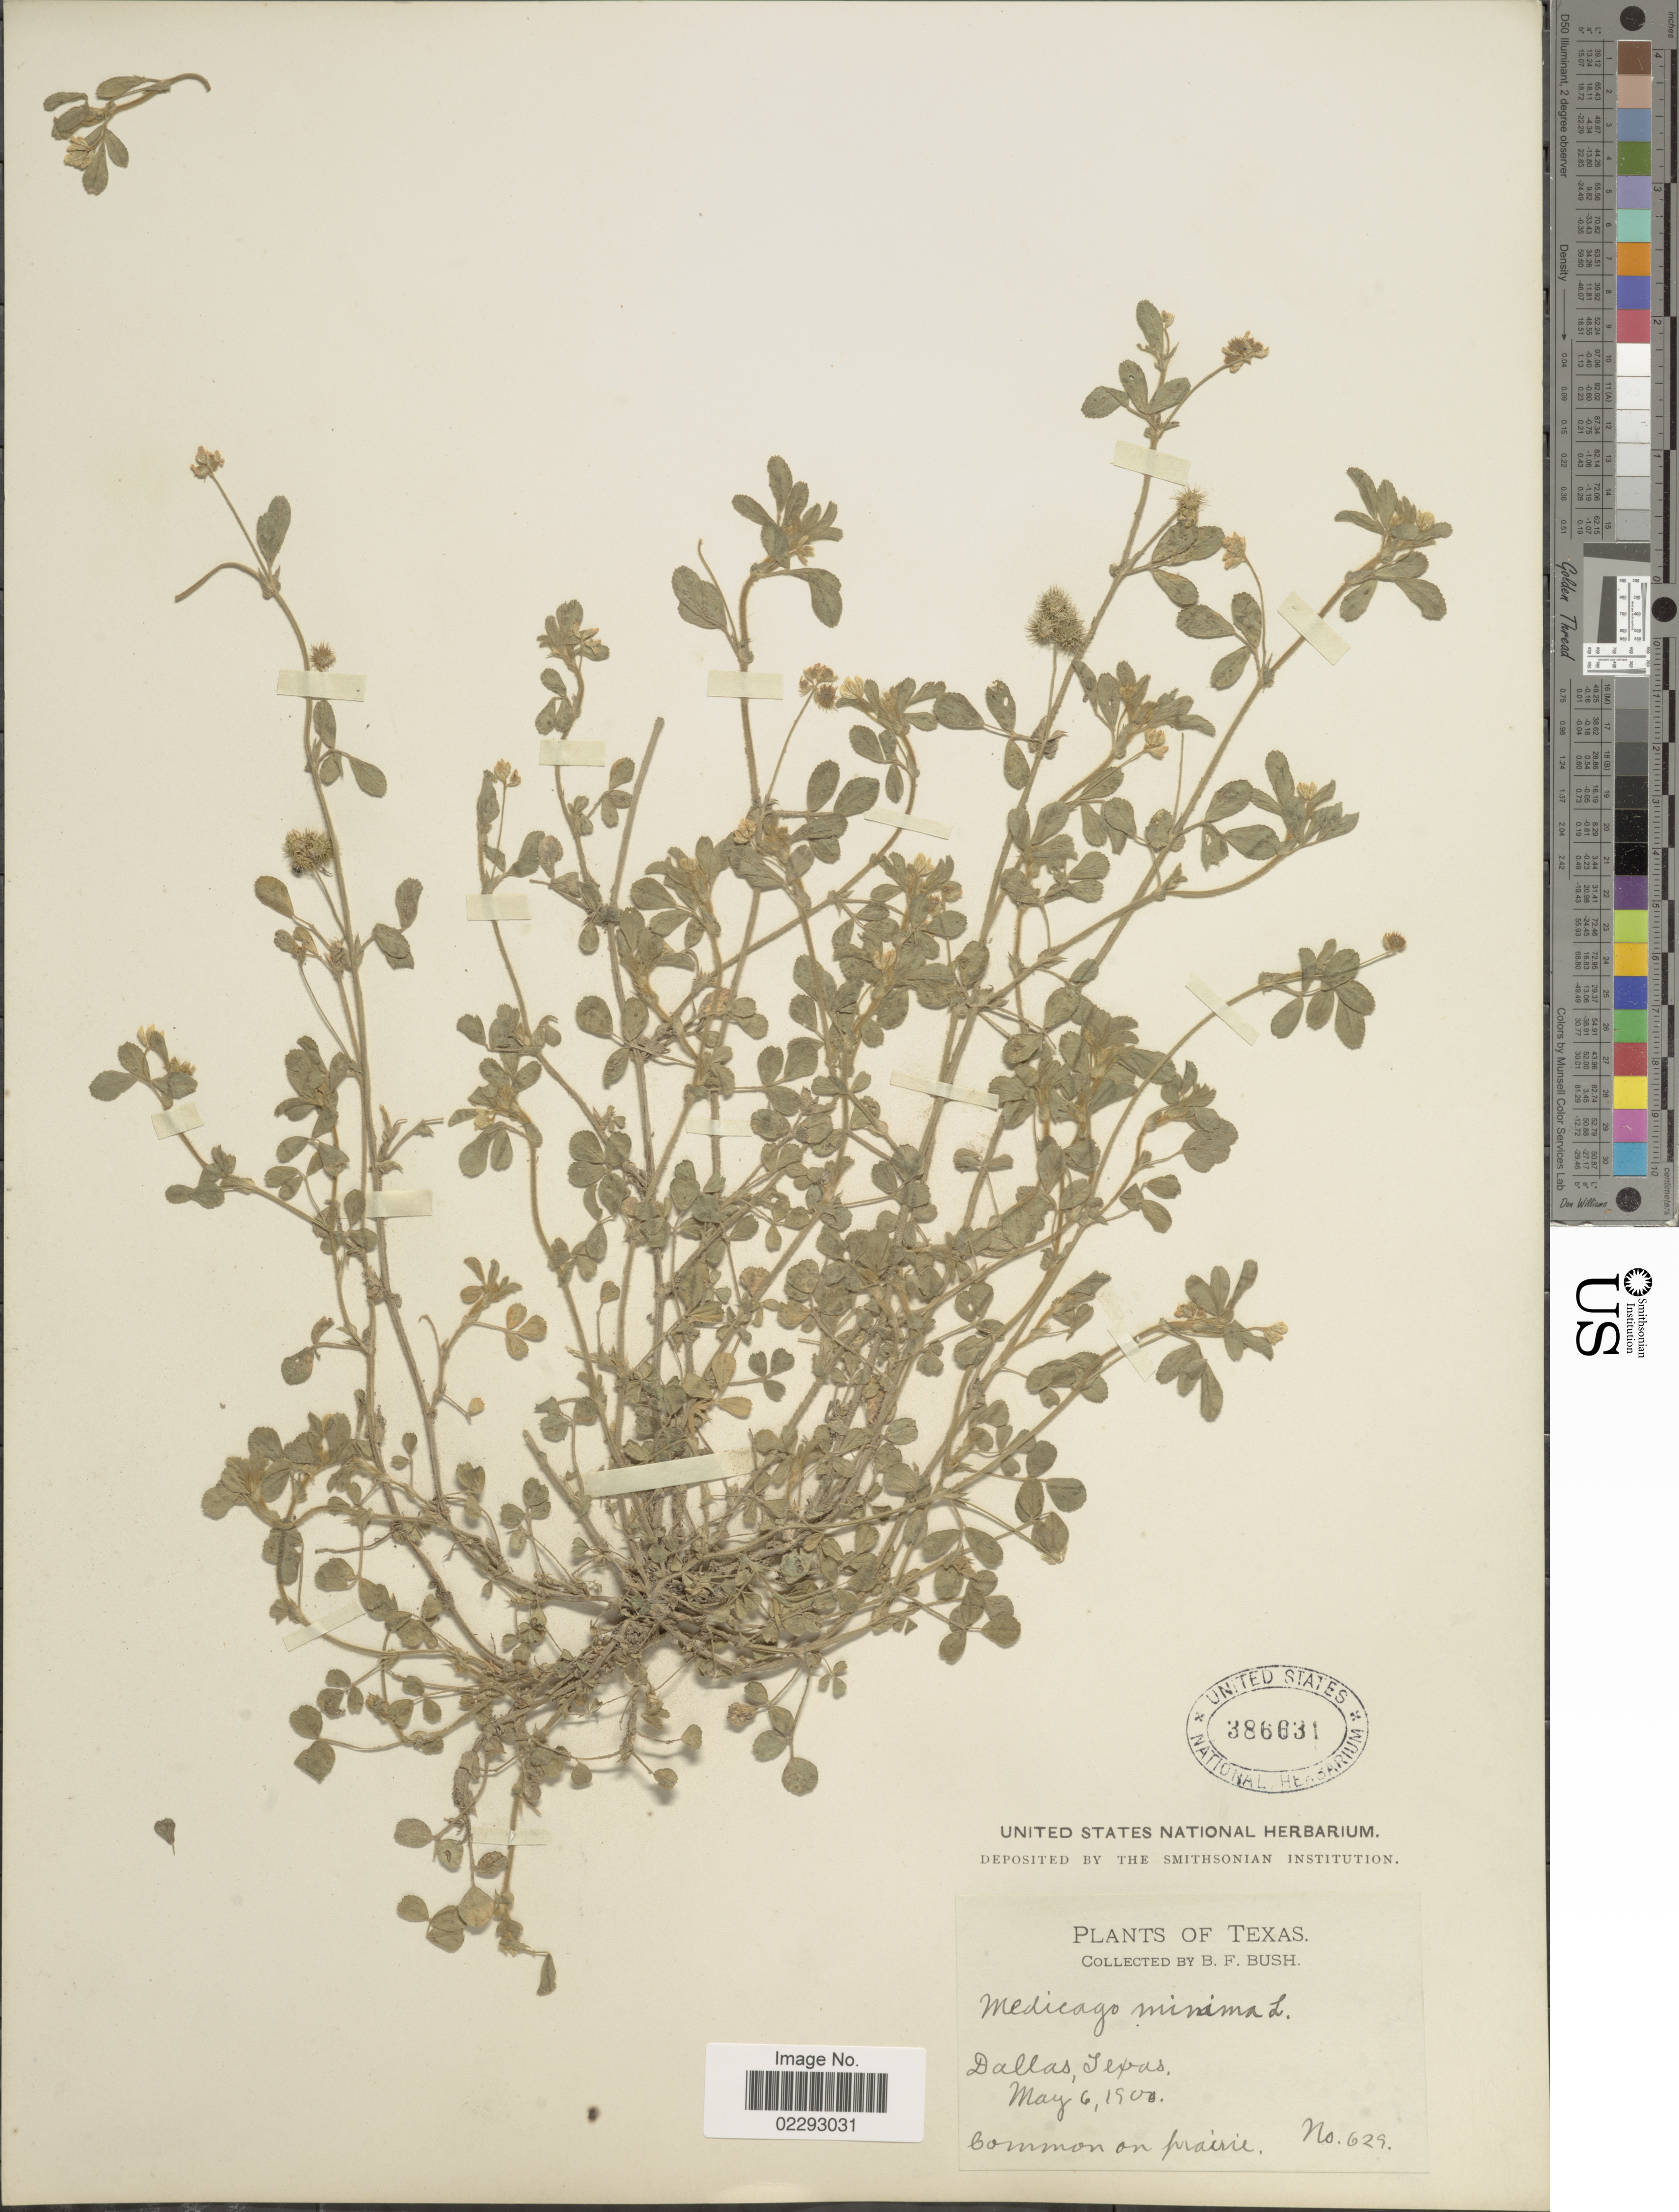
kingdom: Plantae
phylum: Tracheophyta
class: Magnoliopsida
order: Fabales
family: Fabaceae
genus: Medicago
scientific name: Medicago minima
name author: Lam.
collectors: B. F. Bush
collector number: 629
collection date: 1900-05-06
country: United States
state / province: Texas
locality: Dallas, Texas,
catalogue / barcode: US 386631